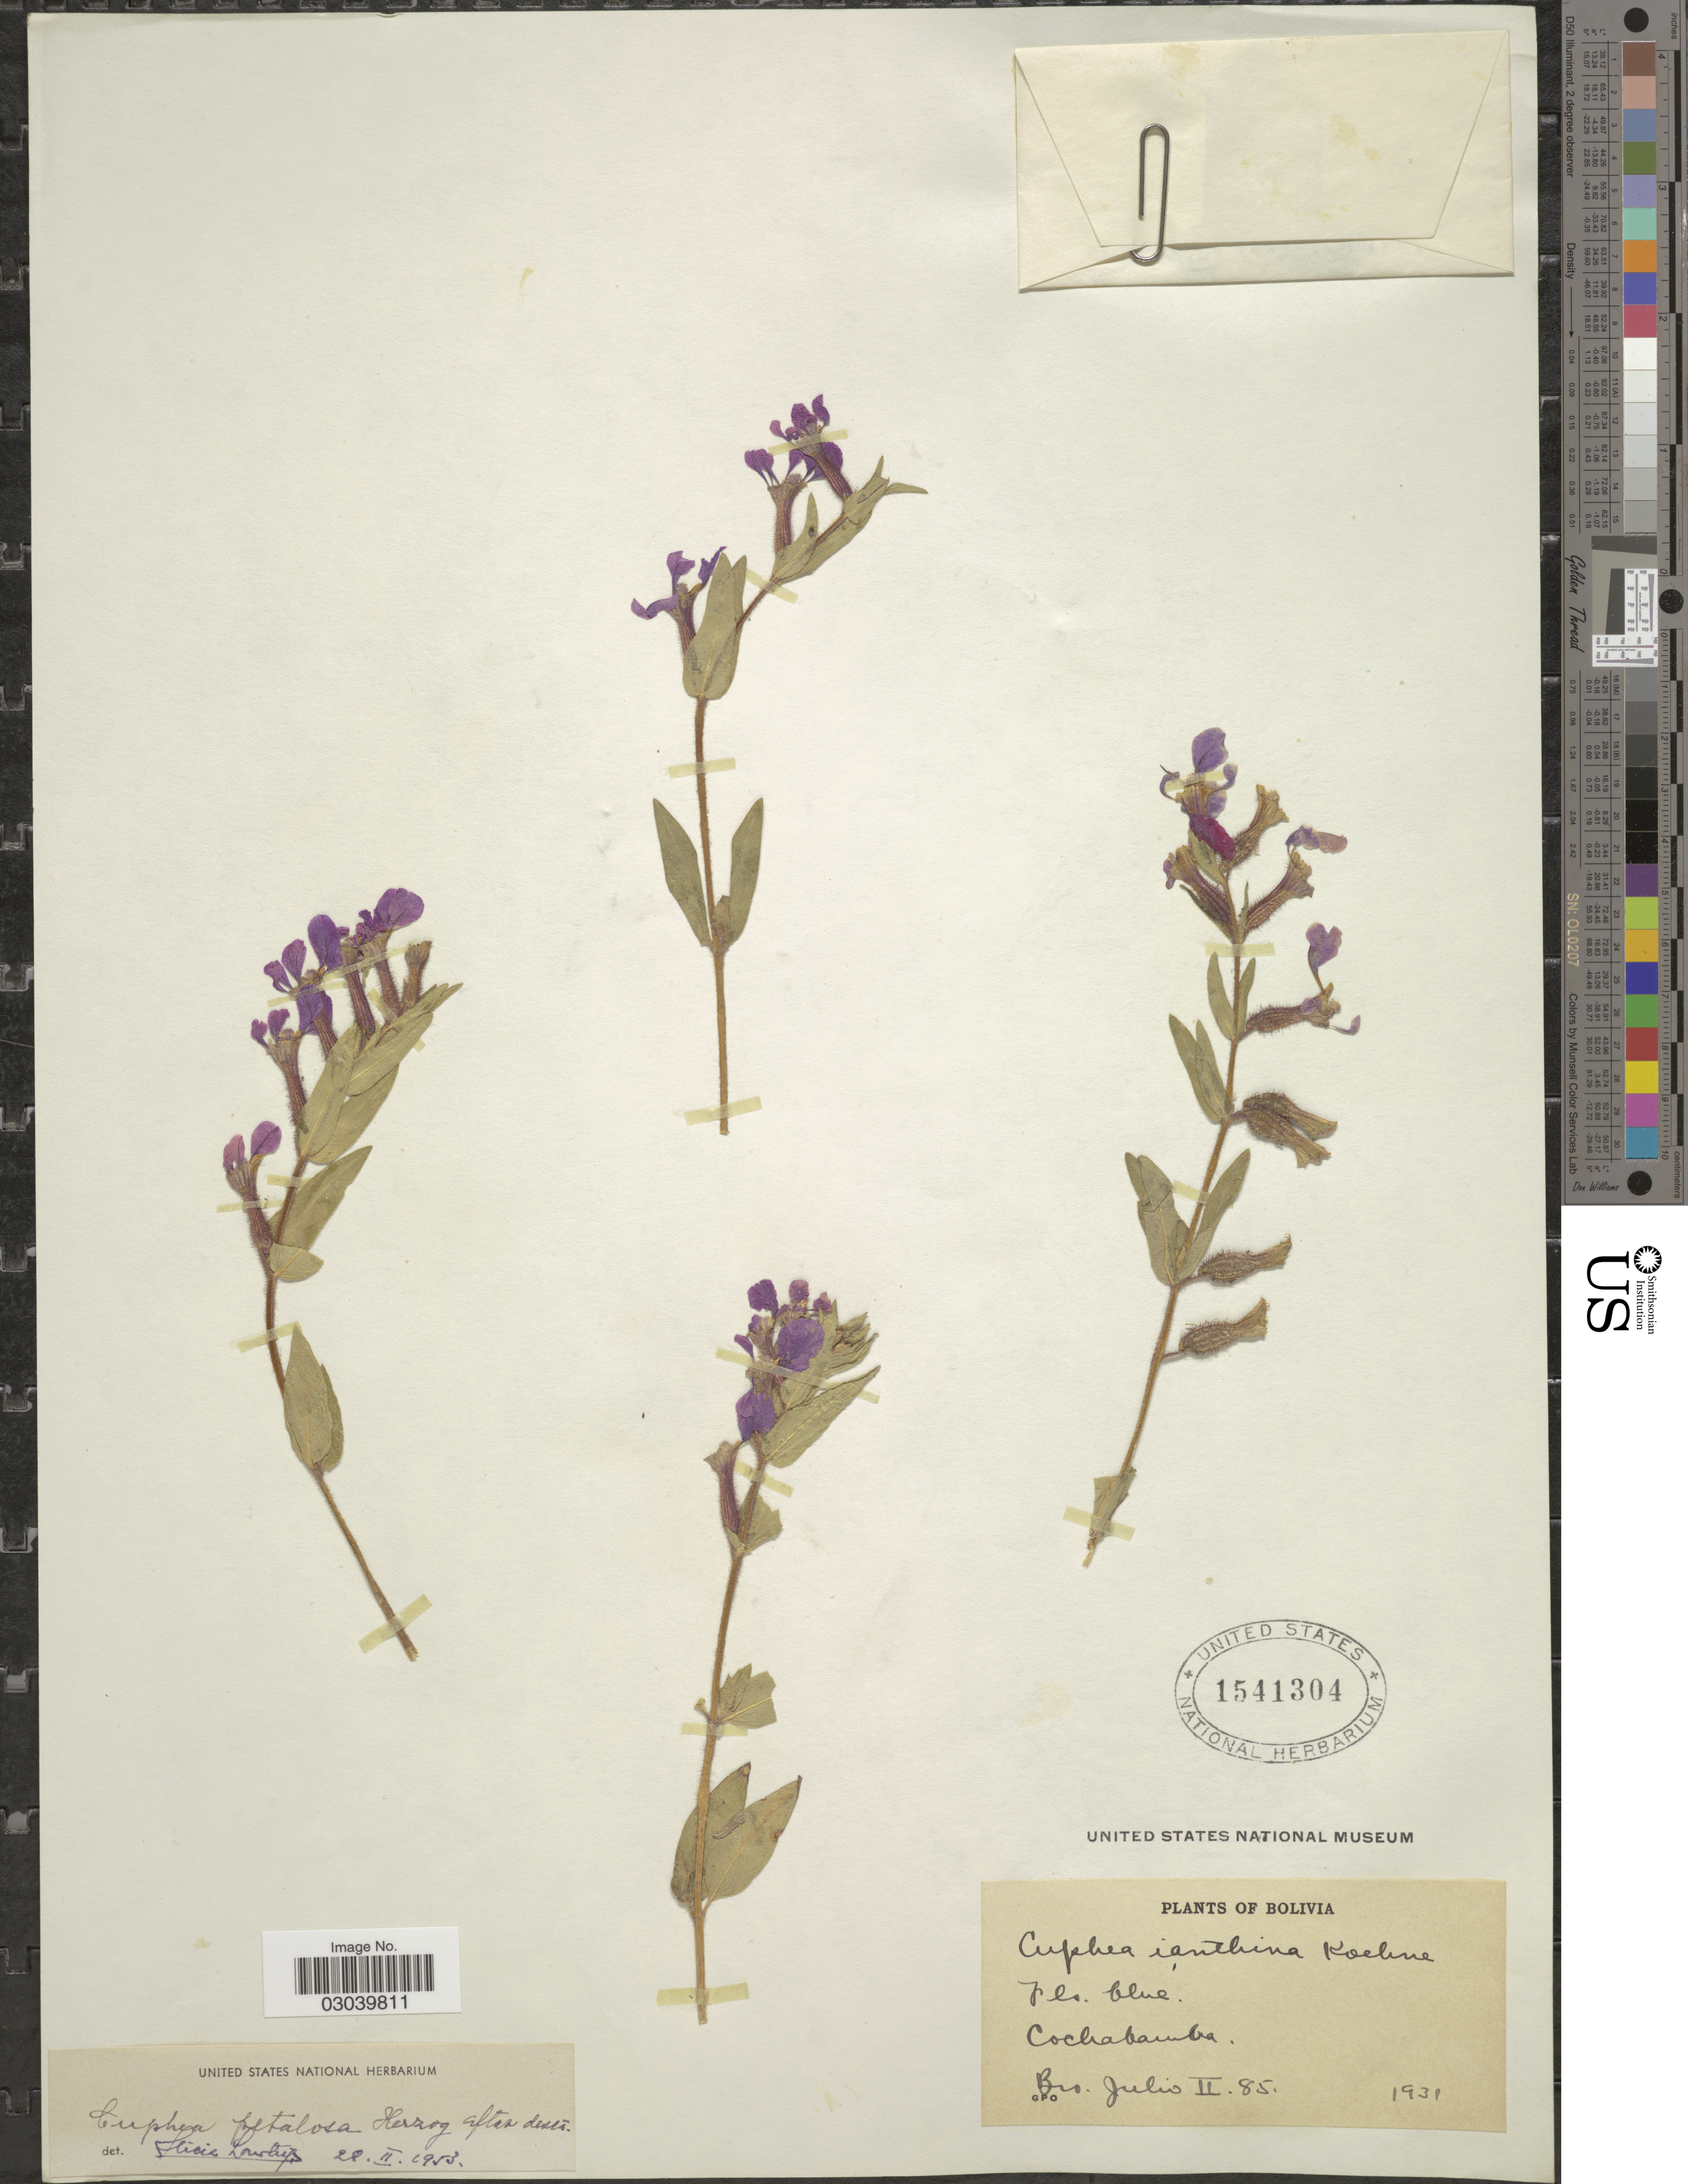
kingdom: Plantae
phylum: Tracheophyta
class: Magnoliopsida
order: Myrtales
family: Lythraceae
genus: Cuphea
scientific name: Cuphea petalosa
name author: Herzog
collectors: Bro. Julio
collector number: II.85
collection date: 1931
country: Bolivia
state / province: Cochabamba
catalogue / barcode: US 1541304